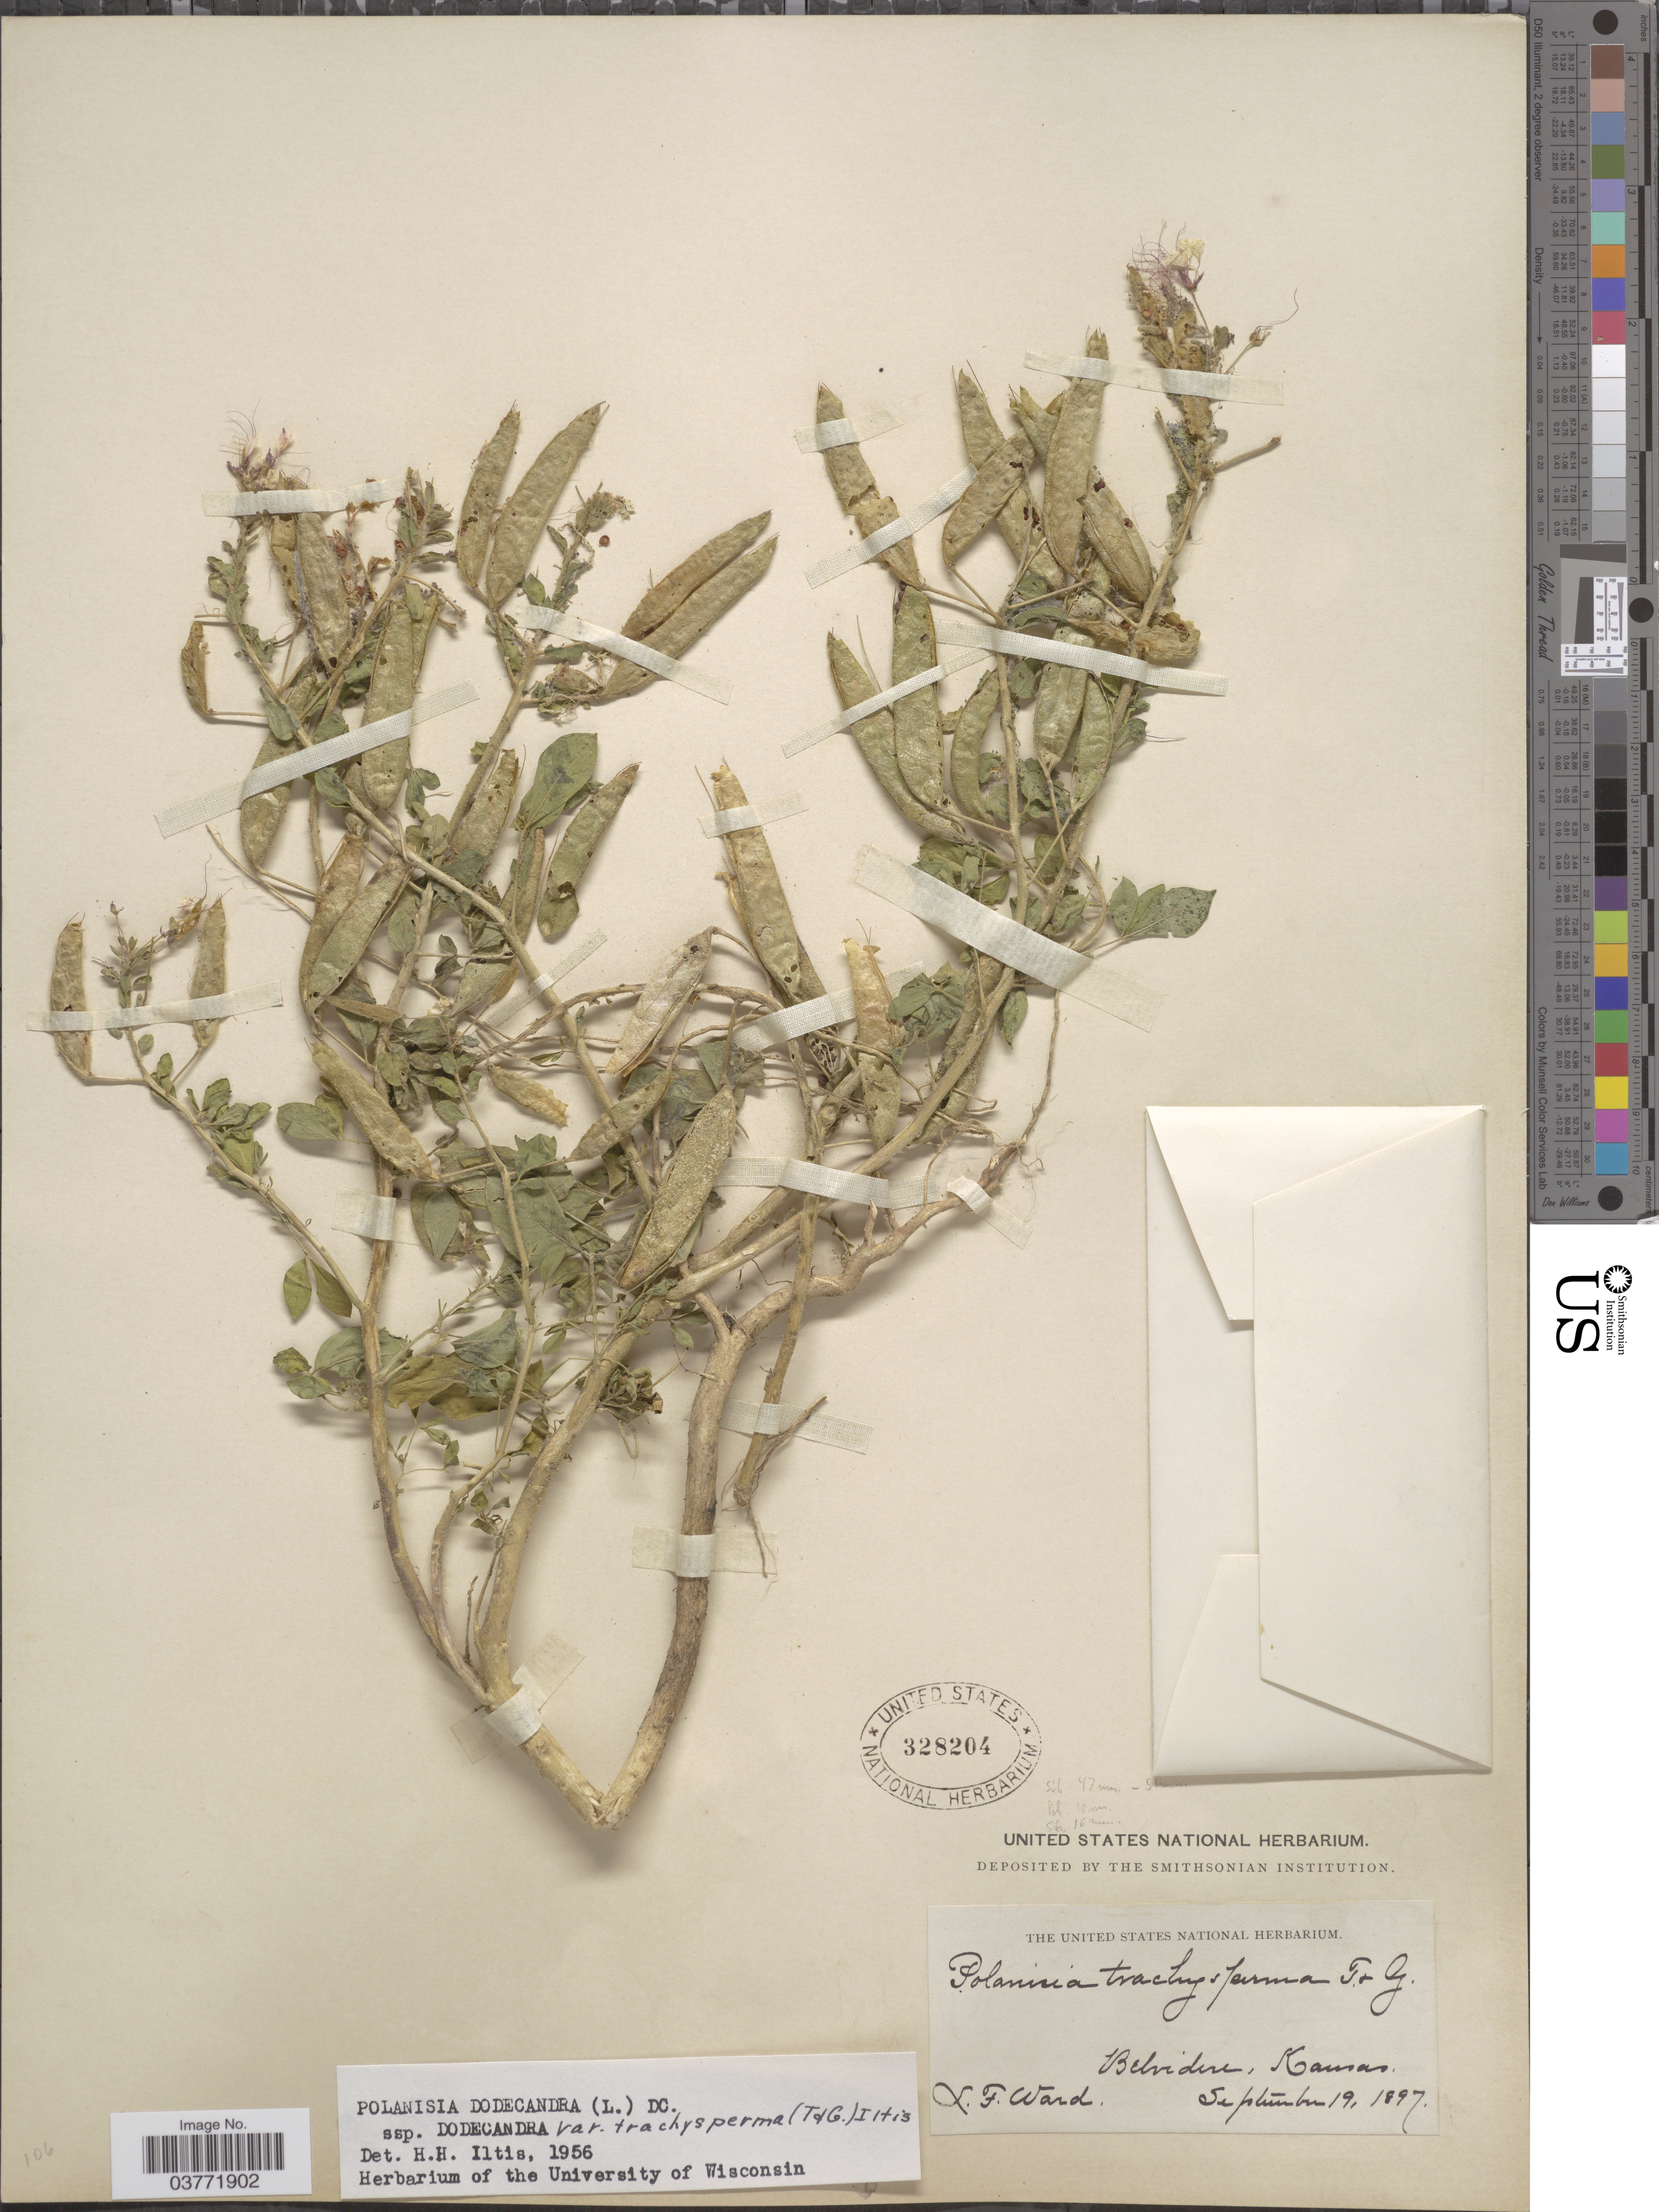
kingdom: Plantae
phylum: Tracheophyta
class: Magnoliopsida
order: Brassicales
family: Cleomaceae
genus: Polanisia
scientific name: Polanisia trachysperma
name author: Torr. & A. Gray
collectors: L. Ward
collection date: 1897-09-19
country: United States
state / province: Kansas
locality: Belvidere.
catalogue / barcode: US 328204